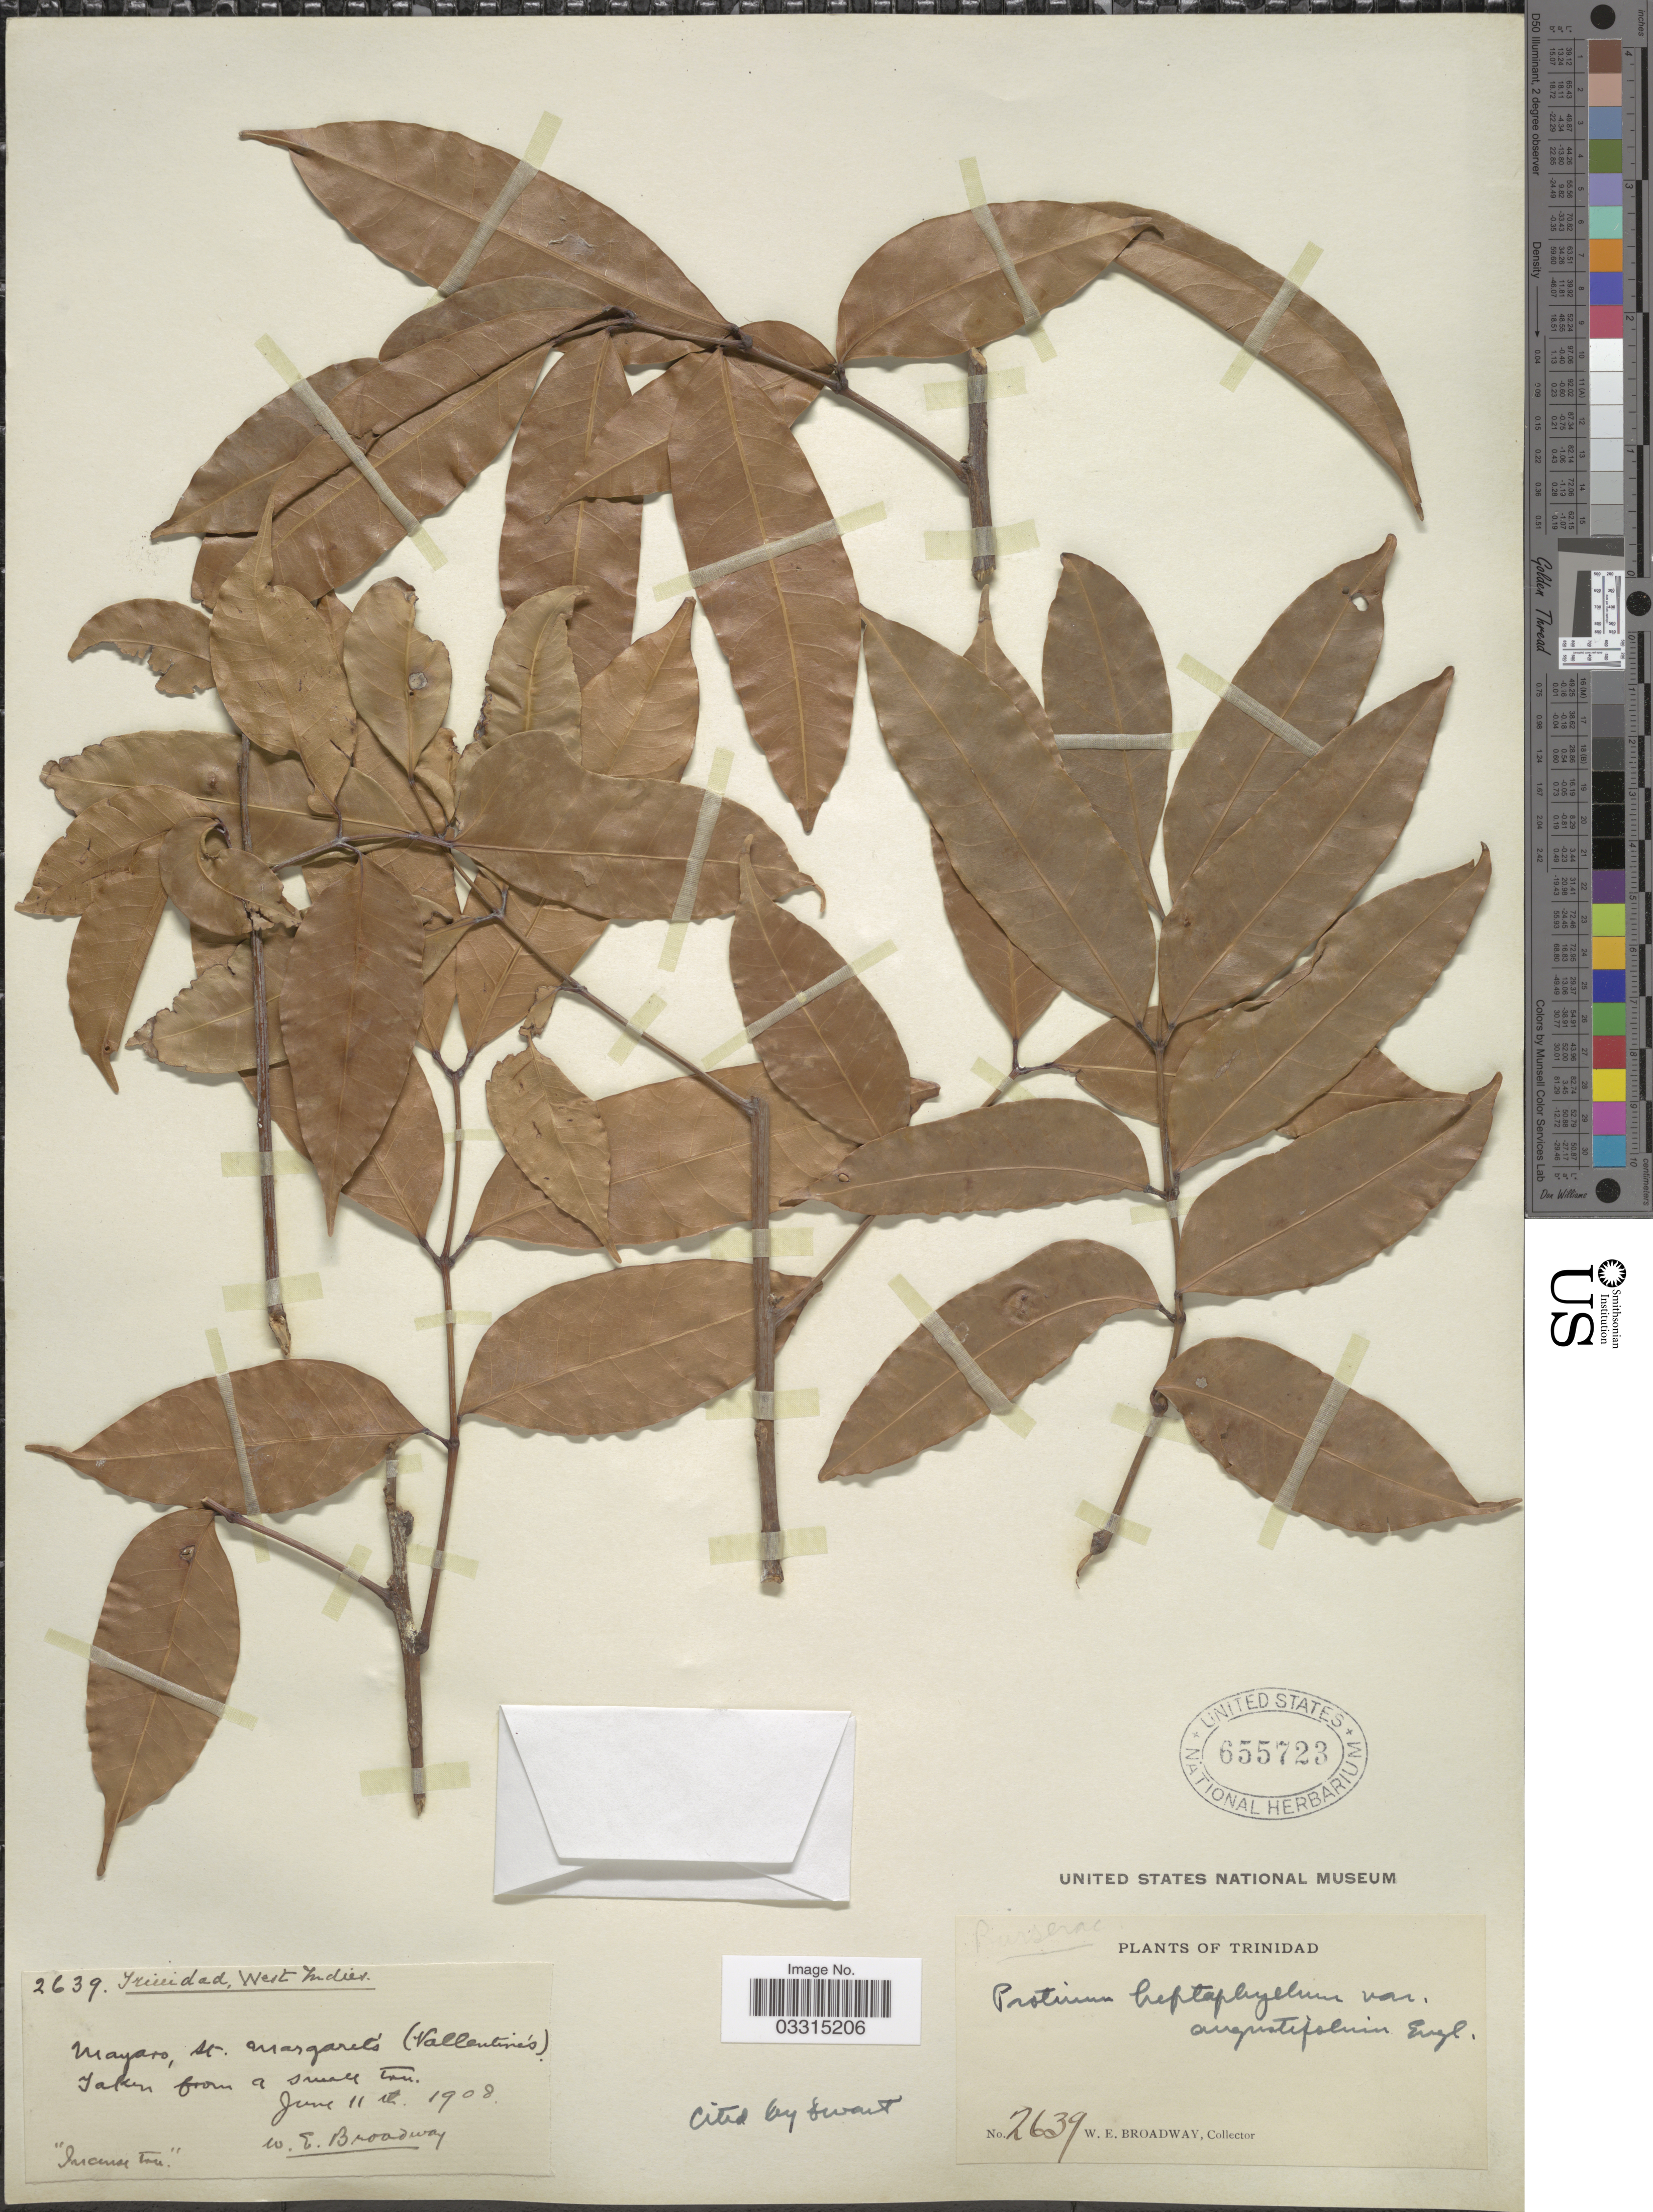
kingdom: Plantae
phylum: Tracheophyta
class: Magnoliopsida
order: Sapindales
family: Burseraceae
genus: Protium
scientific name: Protium heptaphyllum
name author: (Aubl.) Marchand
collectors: W. E. Broadway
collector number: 2639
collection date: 1908-06-11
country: Trinidad and Tobago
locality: Trinidad. Mayaro, St. Margaret's (Vallentine's).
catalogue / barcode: US 655723